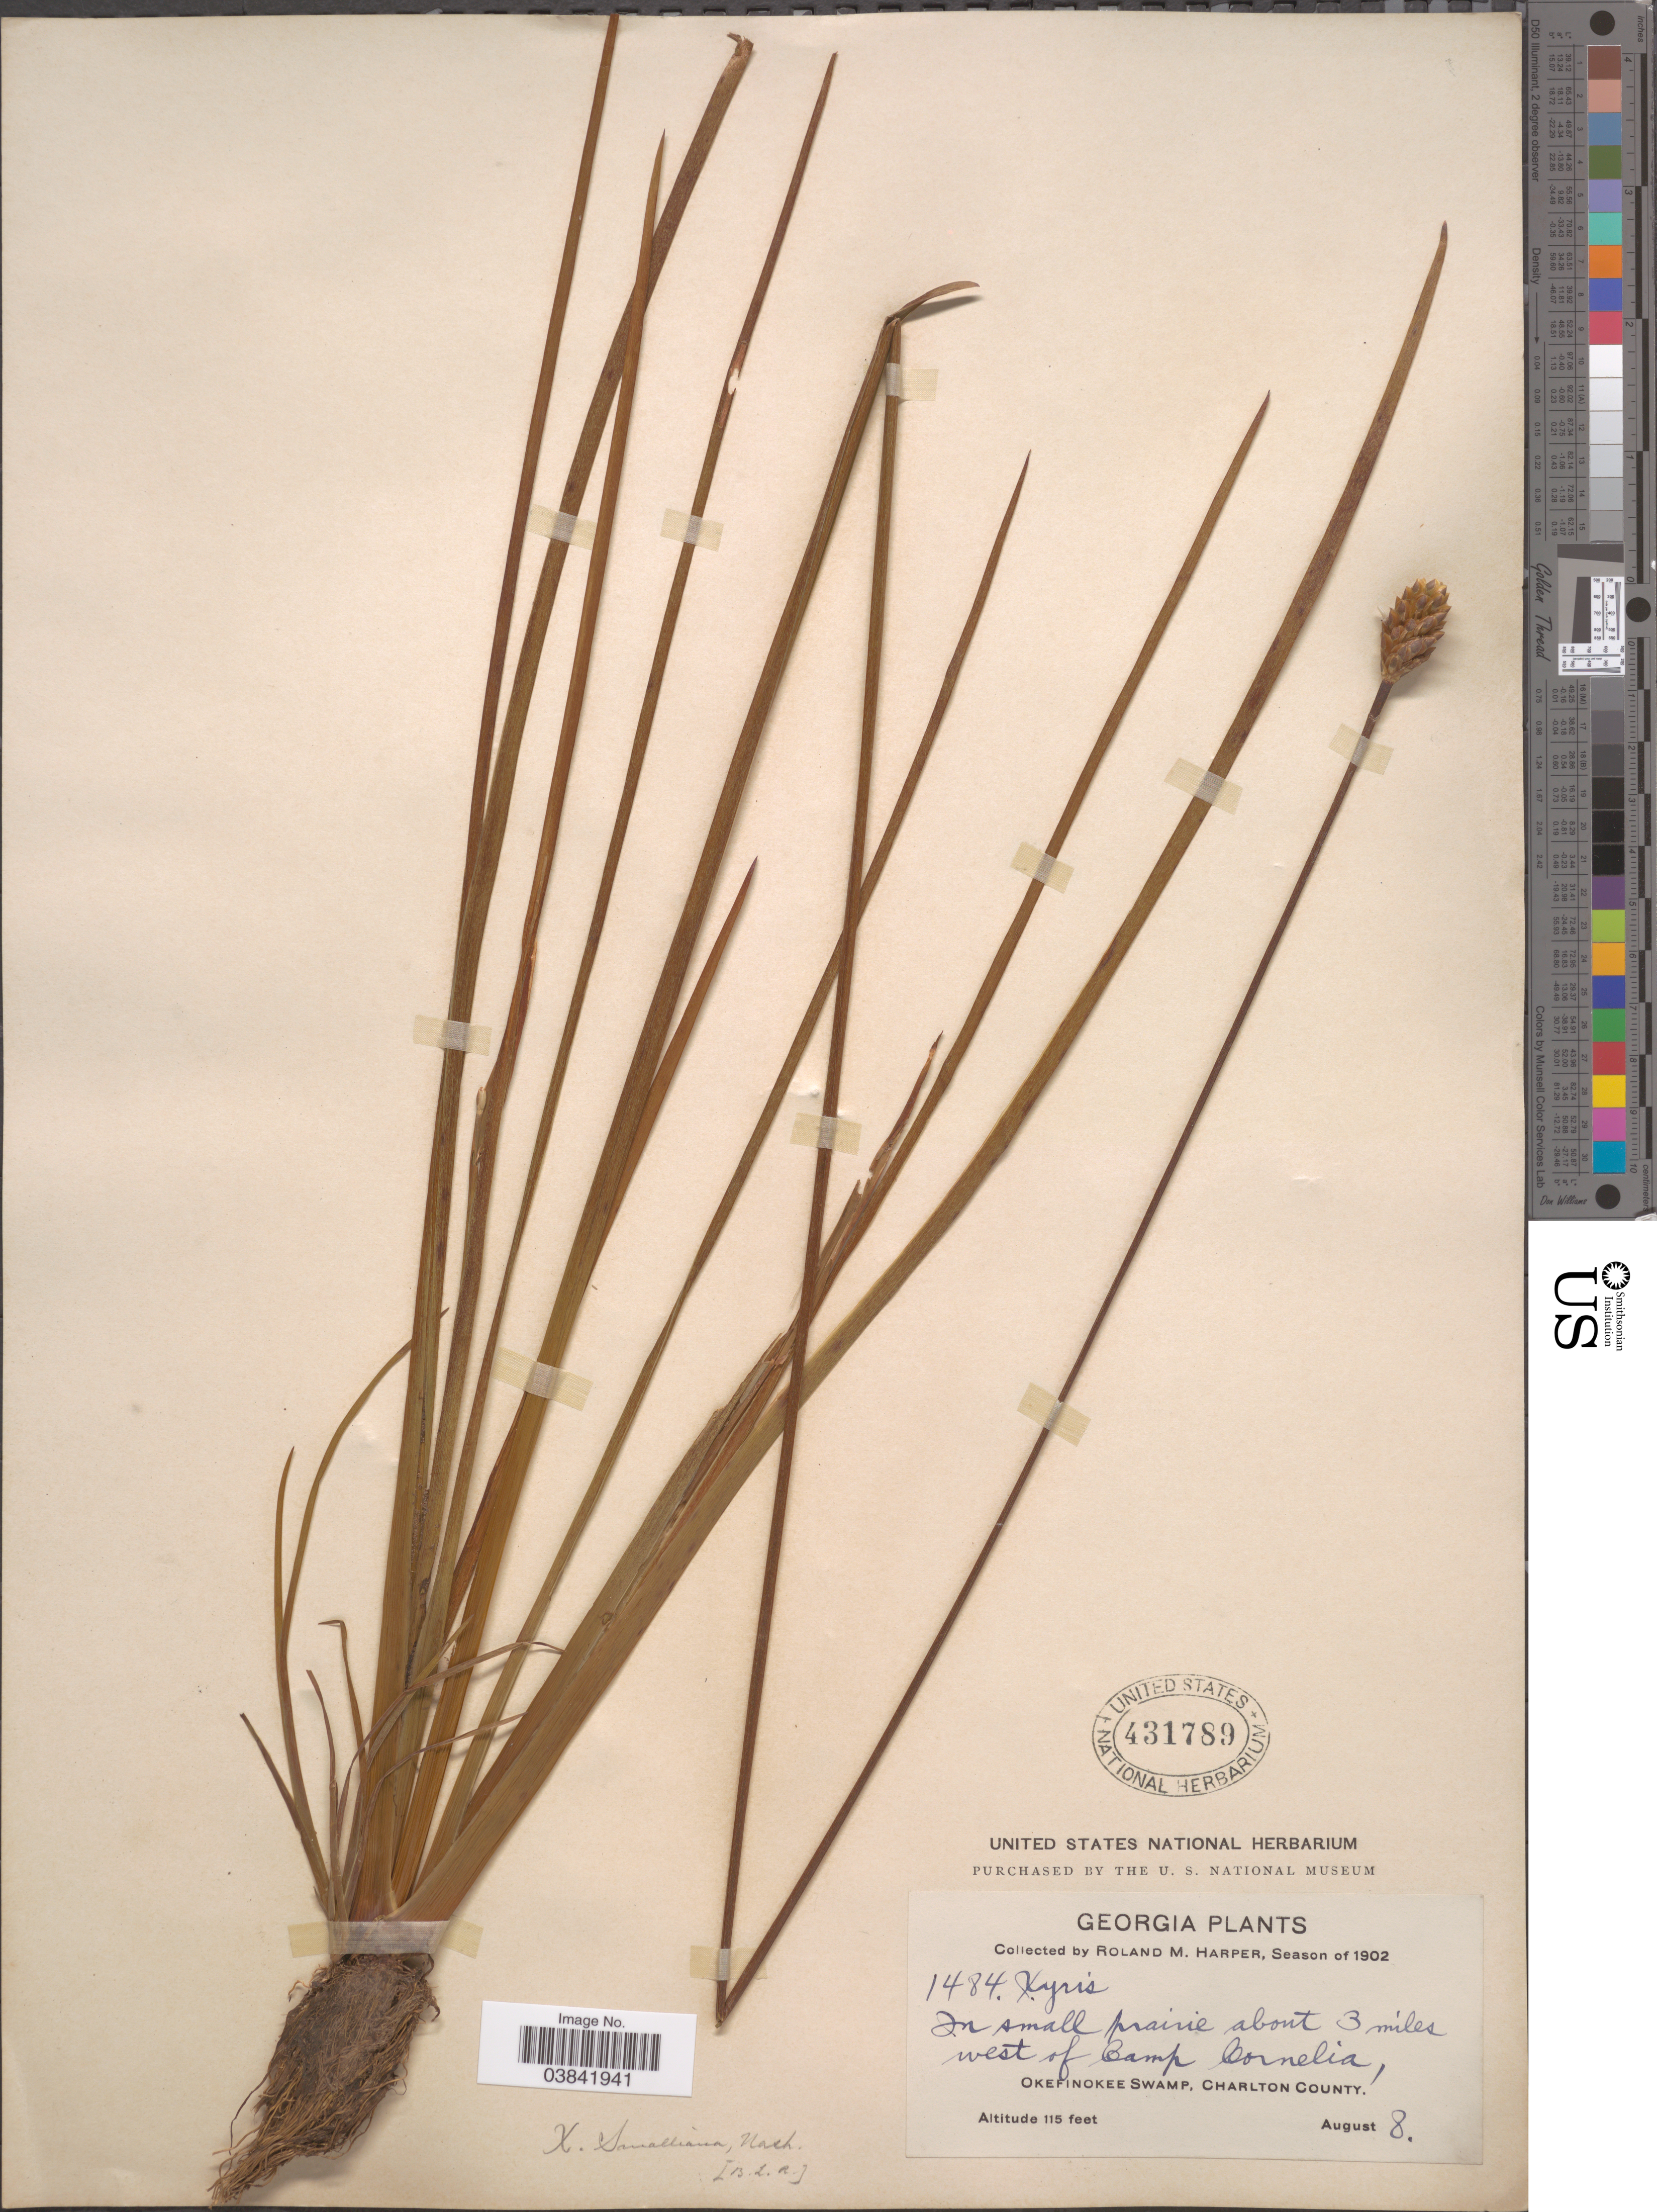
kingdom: Plantae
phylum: Tracheophyta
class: Liliopsida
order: Poales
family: Xyridaceae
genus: Xyris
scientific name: Xyris smalliana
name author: Nash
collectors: R. M. Harper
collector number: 1484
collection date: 1902-08-08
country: United States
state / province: Georgia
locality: In small prairie about 3 miles west of Camp Cornelia, Okefinokee Swamp, Charlton County.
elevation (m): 35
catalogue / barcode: US 431789